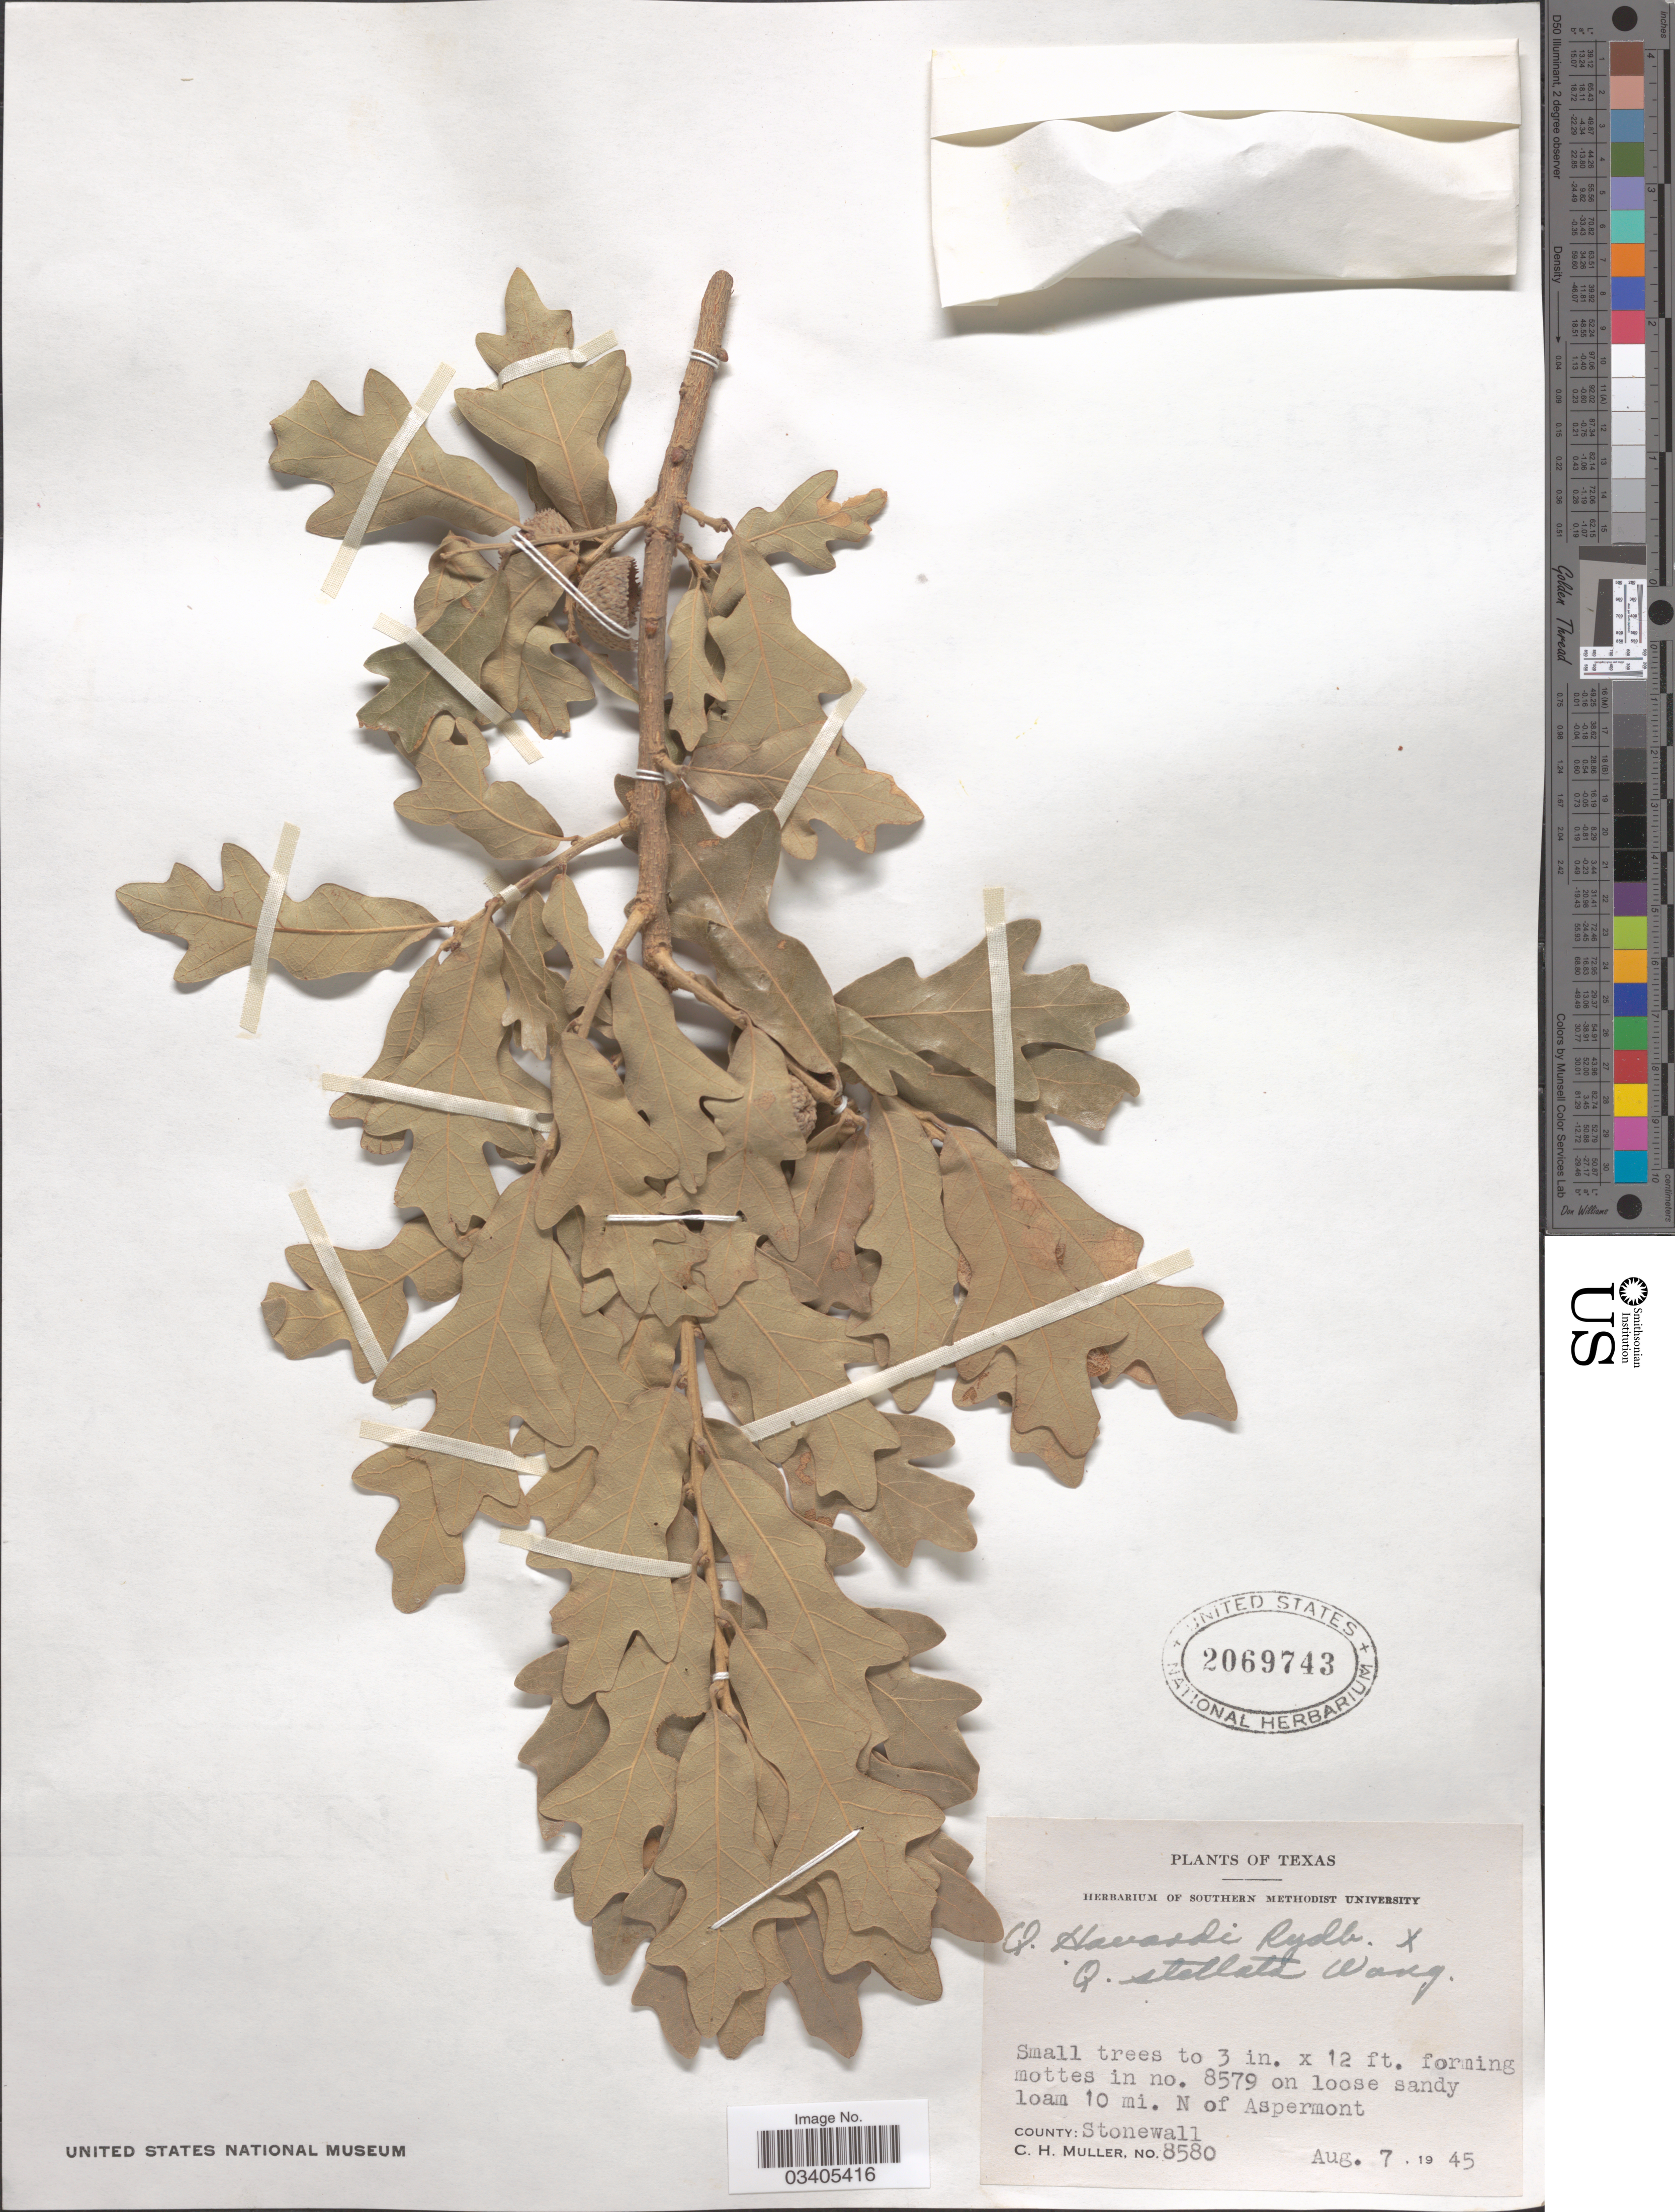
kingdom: Plantae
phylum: Tracheophyta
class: Magnoliopsida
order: Fagales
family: Fagaceae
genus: Quercus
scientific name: Quercus havardii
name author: Rydb.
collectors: C. H. Mueller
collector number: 8580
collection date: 1945-08-07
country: United States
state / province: Texas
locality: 10 mi. N of Aspermont. County: Stonewall.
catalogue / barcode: US 2069743